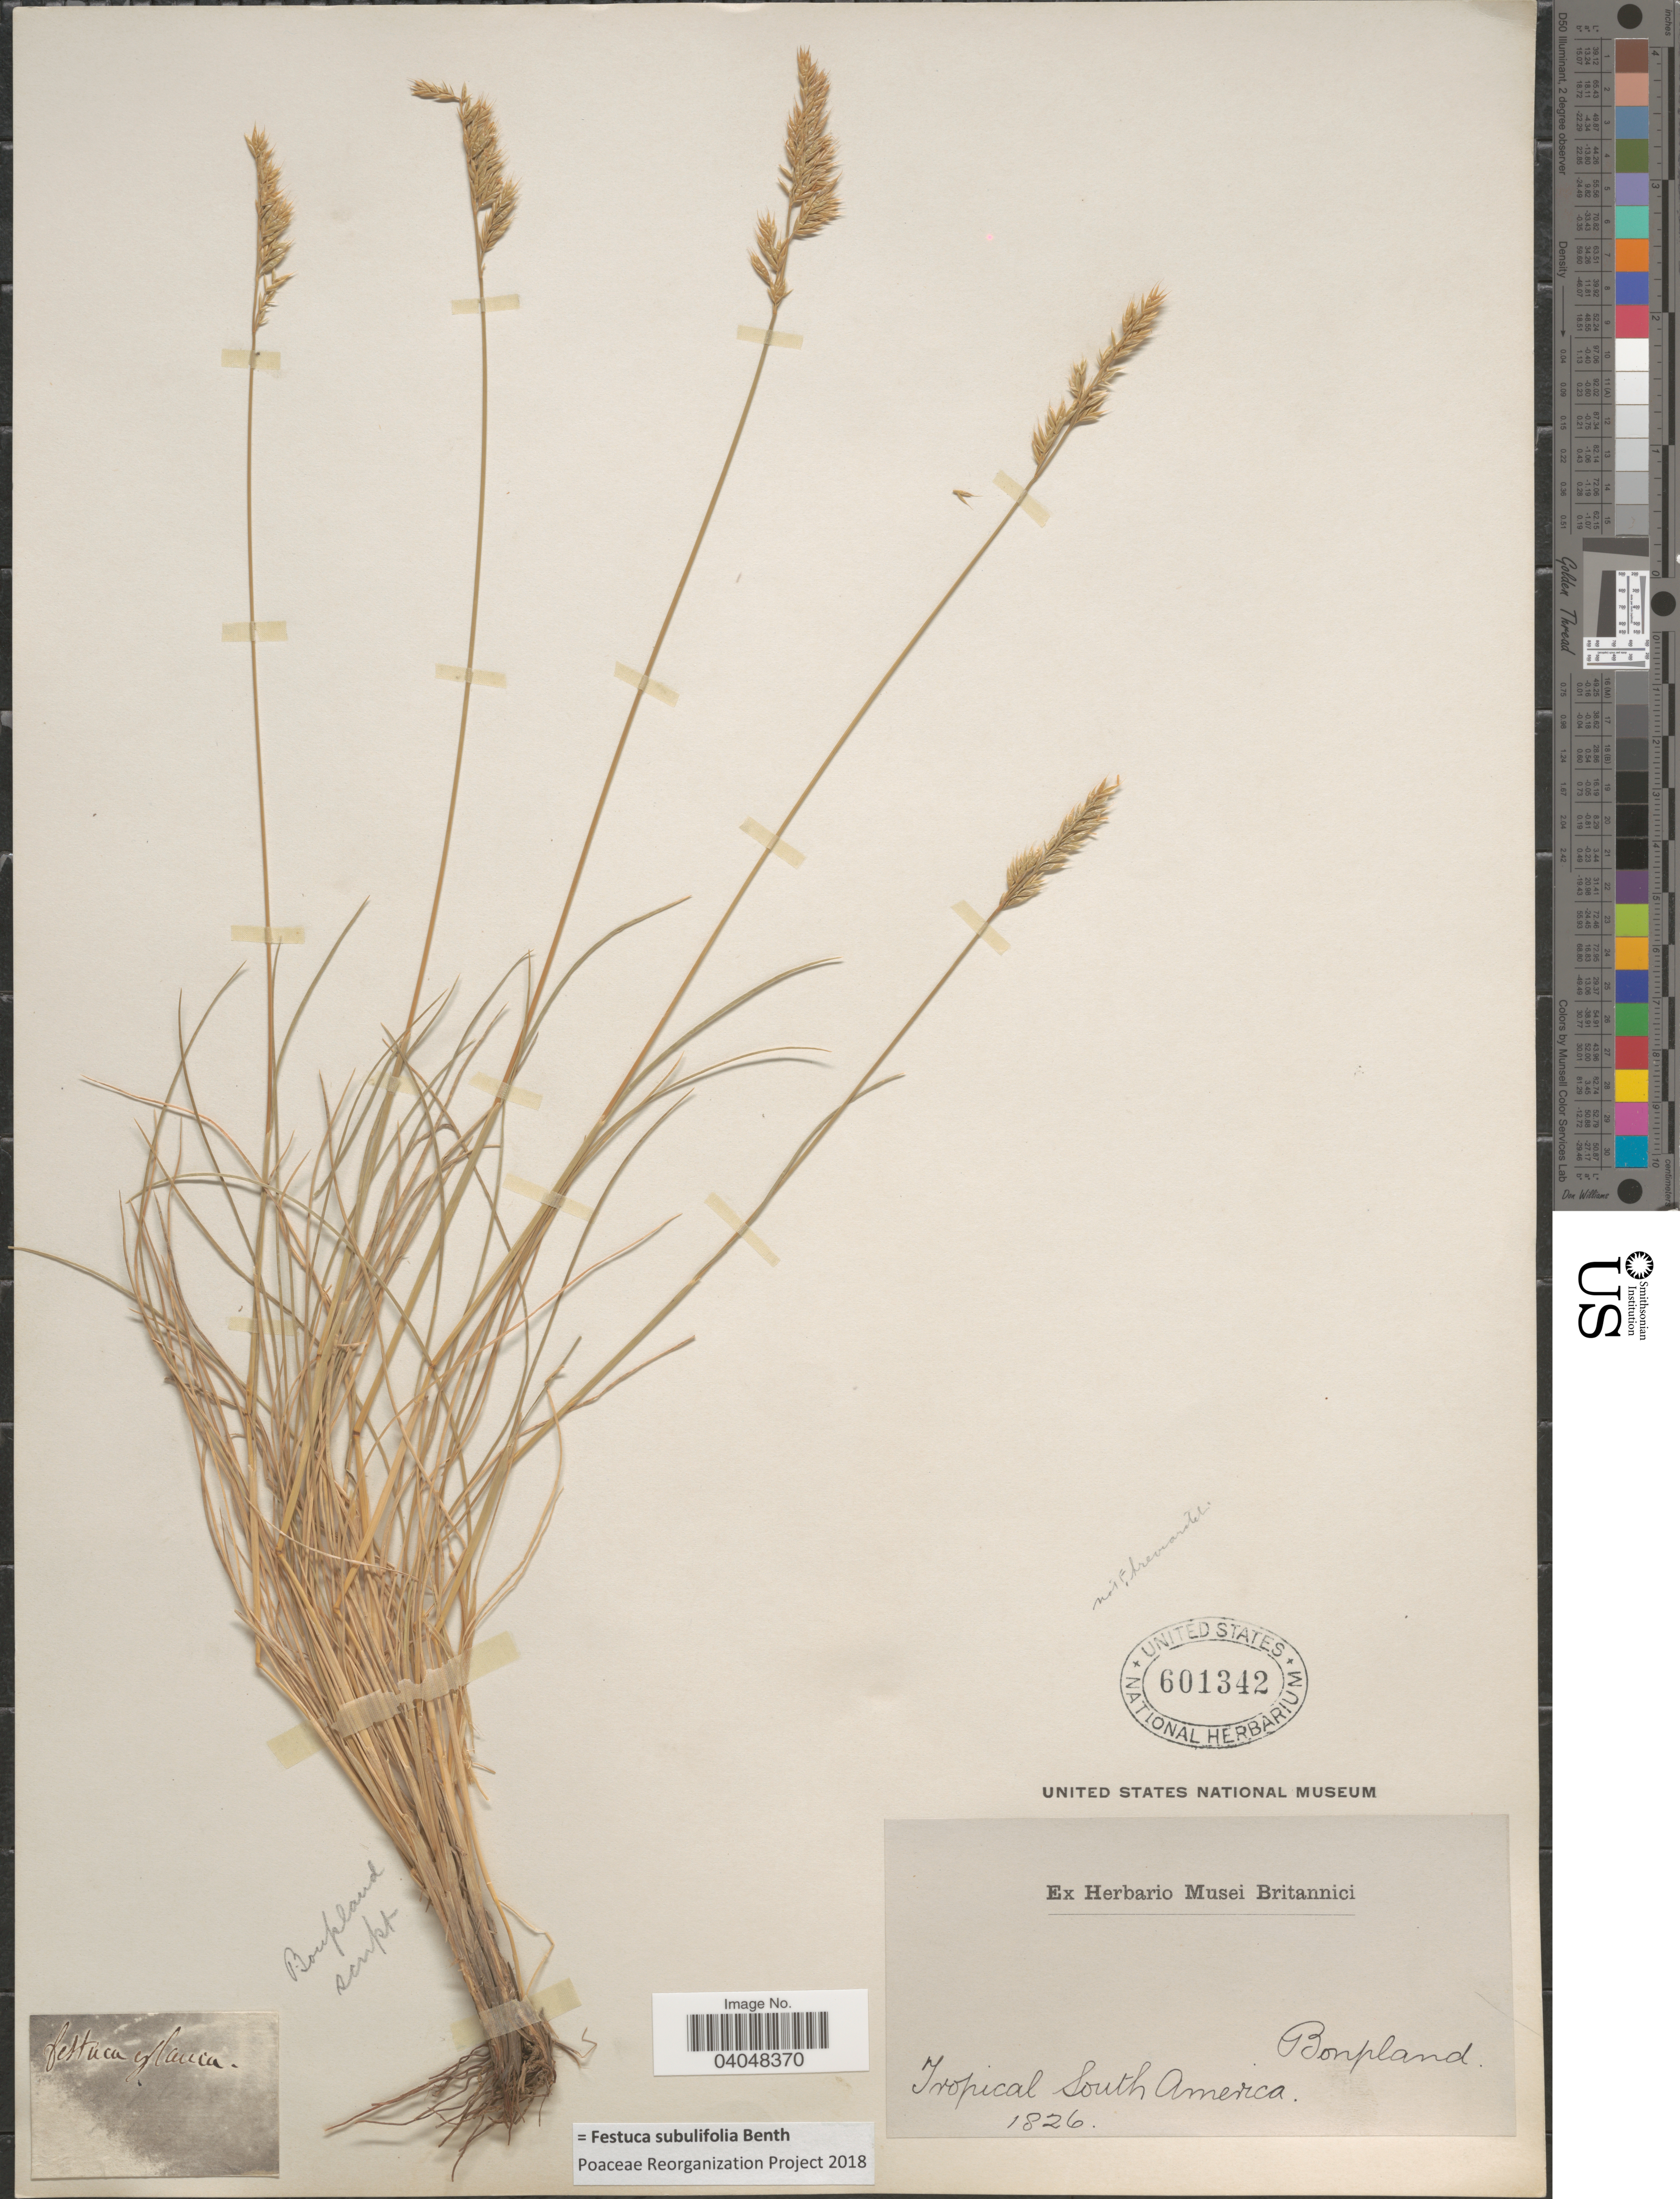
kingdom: Plantae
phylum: Tracheophyta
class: Liliopsida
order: Poales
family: Poaceae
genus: Festuca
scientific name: Festuca subulifolia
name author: Benth.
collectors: ex herb. Musei Britannici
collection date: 1826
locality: Tropical South America.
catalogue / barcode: US 601342